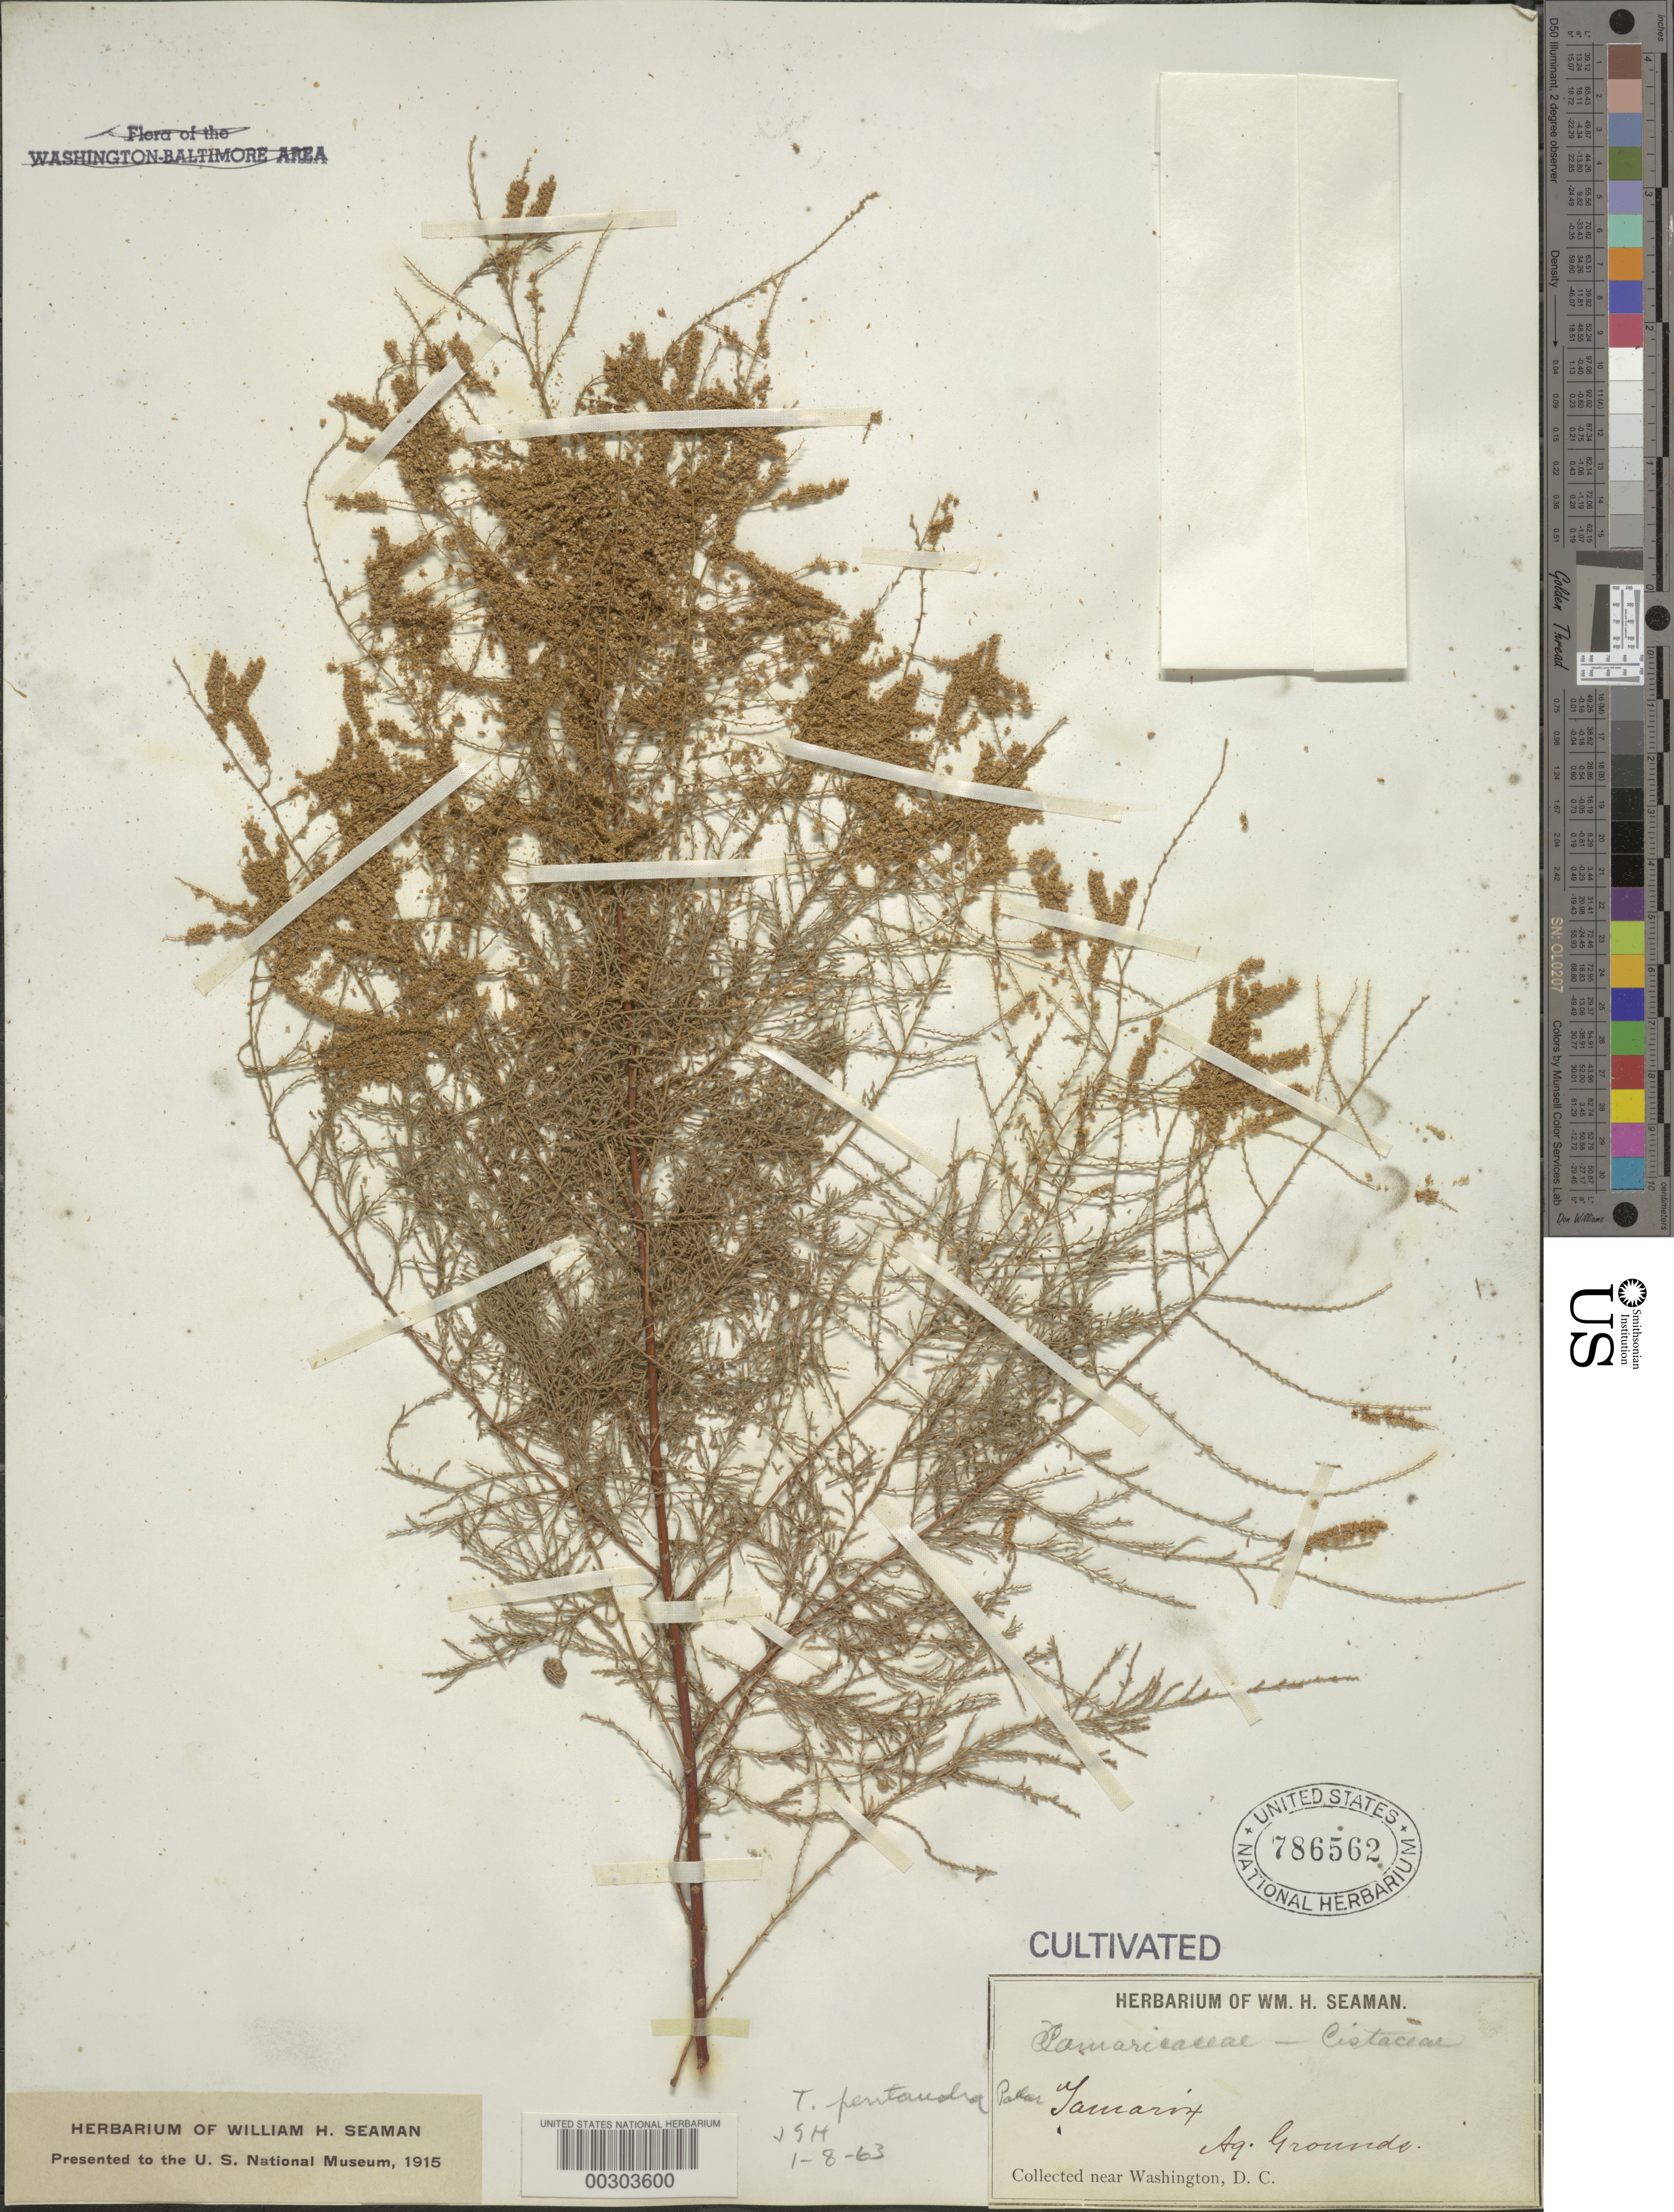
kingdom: Plantae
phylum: Tracheophyta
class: Magnoliopsida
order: Caryophyllales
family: Tamaricaceae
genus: Tamarix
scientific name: Tamarix pentandra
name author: Pall.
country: United States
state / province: District of Columbia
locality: Department of Agriculture grounds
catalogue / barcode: US 786562